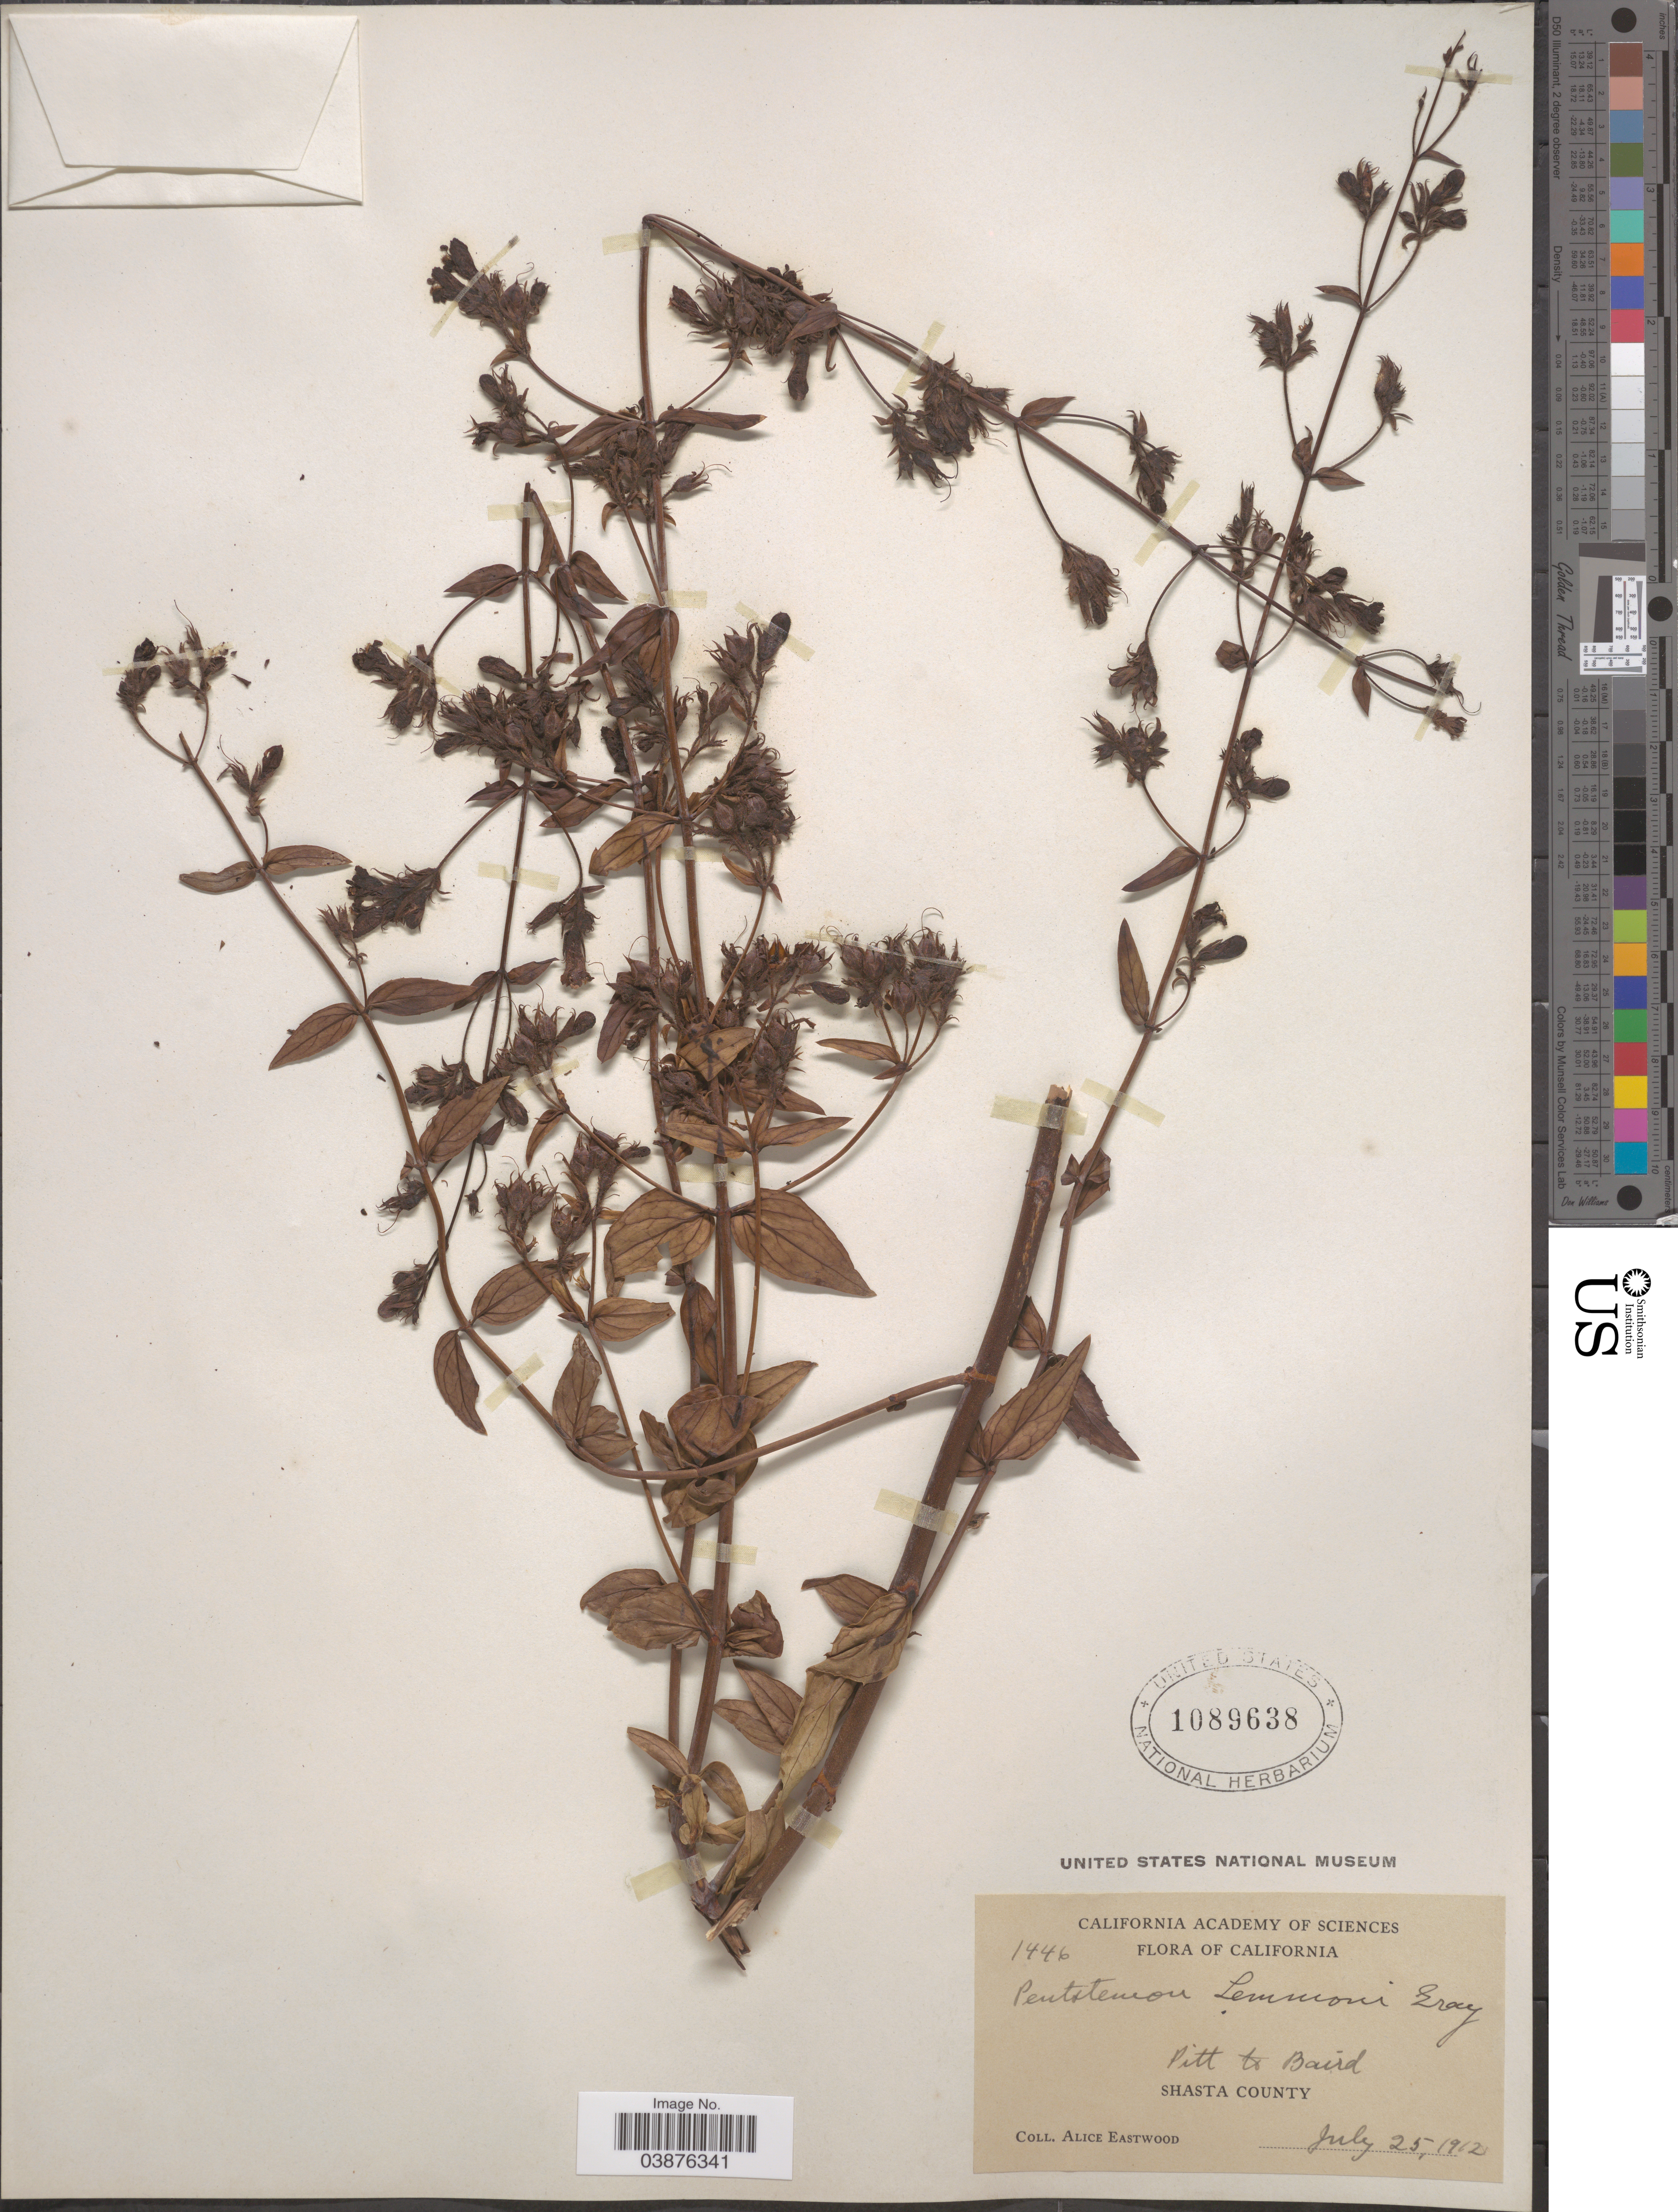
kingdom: Plantae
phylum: Tracheophyta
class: Magnoliopsida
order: Lamiales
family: Plantaginaceae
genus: Penstemon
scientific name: Penstemon lemmonii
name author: A. Gray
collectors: A. Eastwood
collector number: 1446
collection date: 1912-07-25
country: United States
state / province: California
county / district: Shasta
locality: Pitt to Baird. Shasta County.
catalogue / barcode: US 1089638